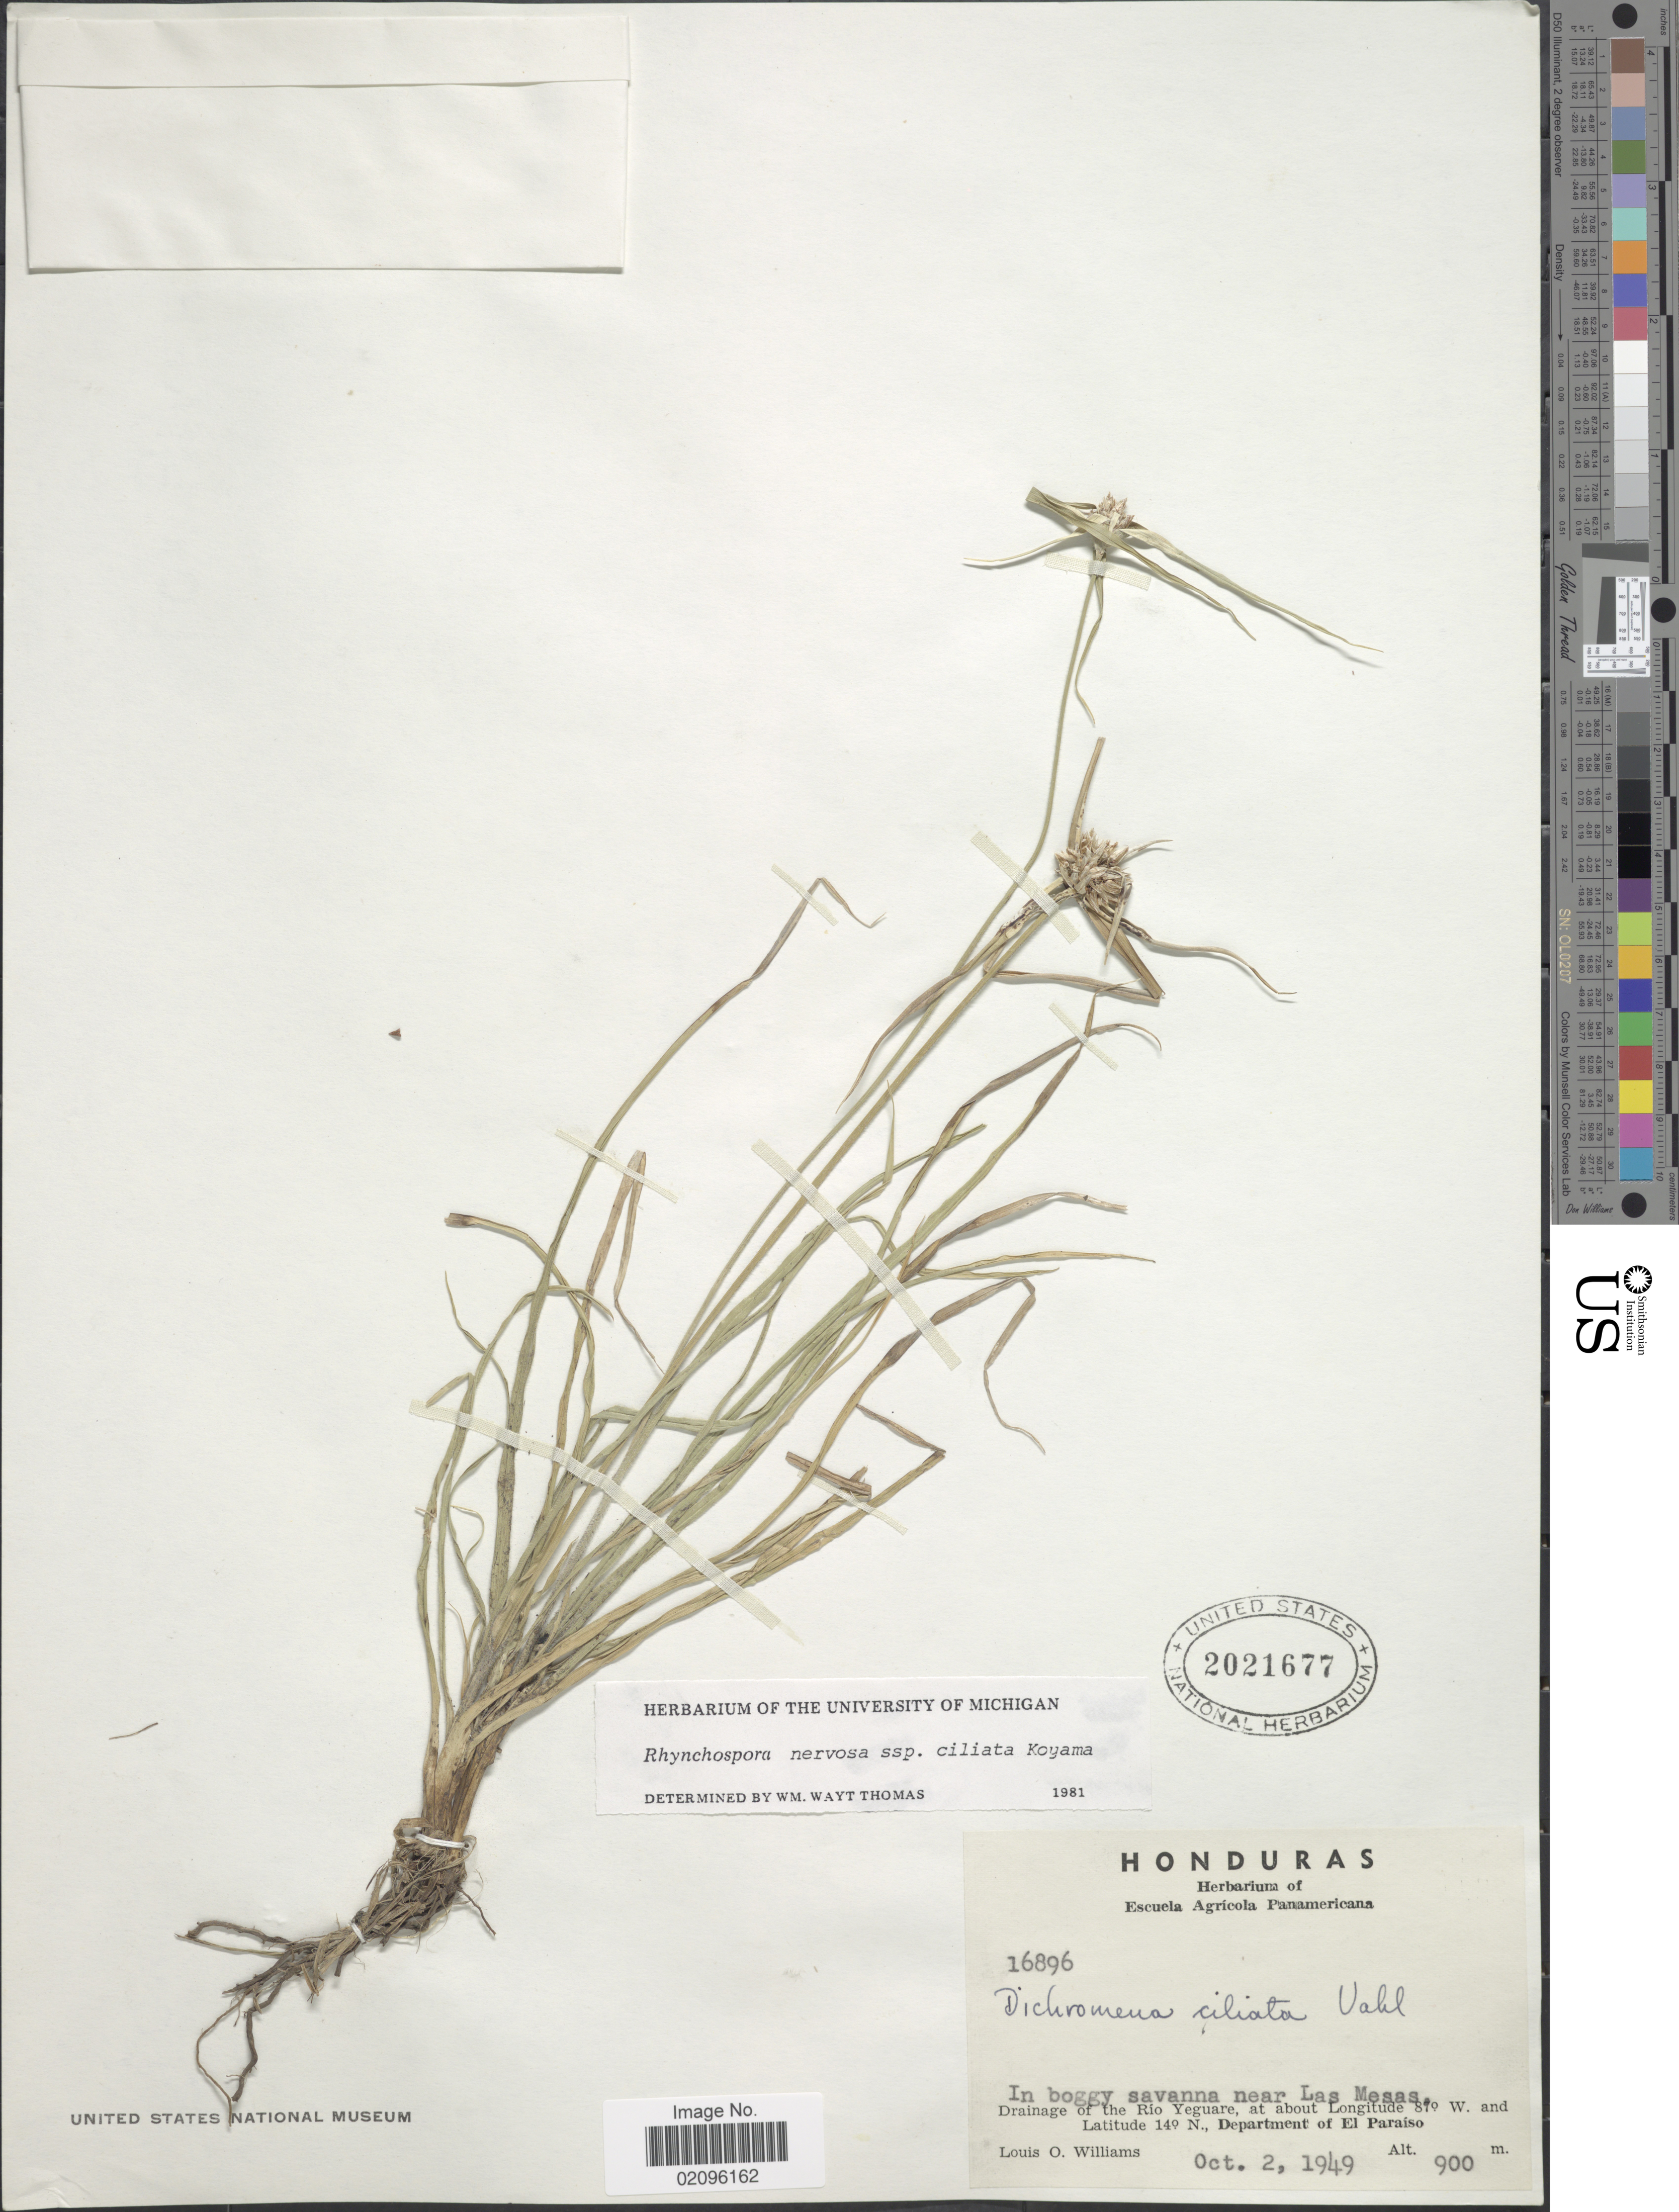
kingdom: Plantae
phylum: Tracheophyta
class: Liliopsida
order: Poales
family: Cyperaceae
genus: Rhynchospora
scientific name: Rhynchospora nervosa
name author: (Vahl) Boeckeler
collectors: L. O. Williams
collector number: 16896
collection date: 1949-10-02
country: Honduras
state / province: El Paraíso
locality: In boggy savanna near Las Mesas, Drainage of the Rio Yeguare.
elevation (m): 900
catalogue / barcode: US 2021677